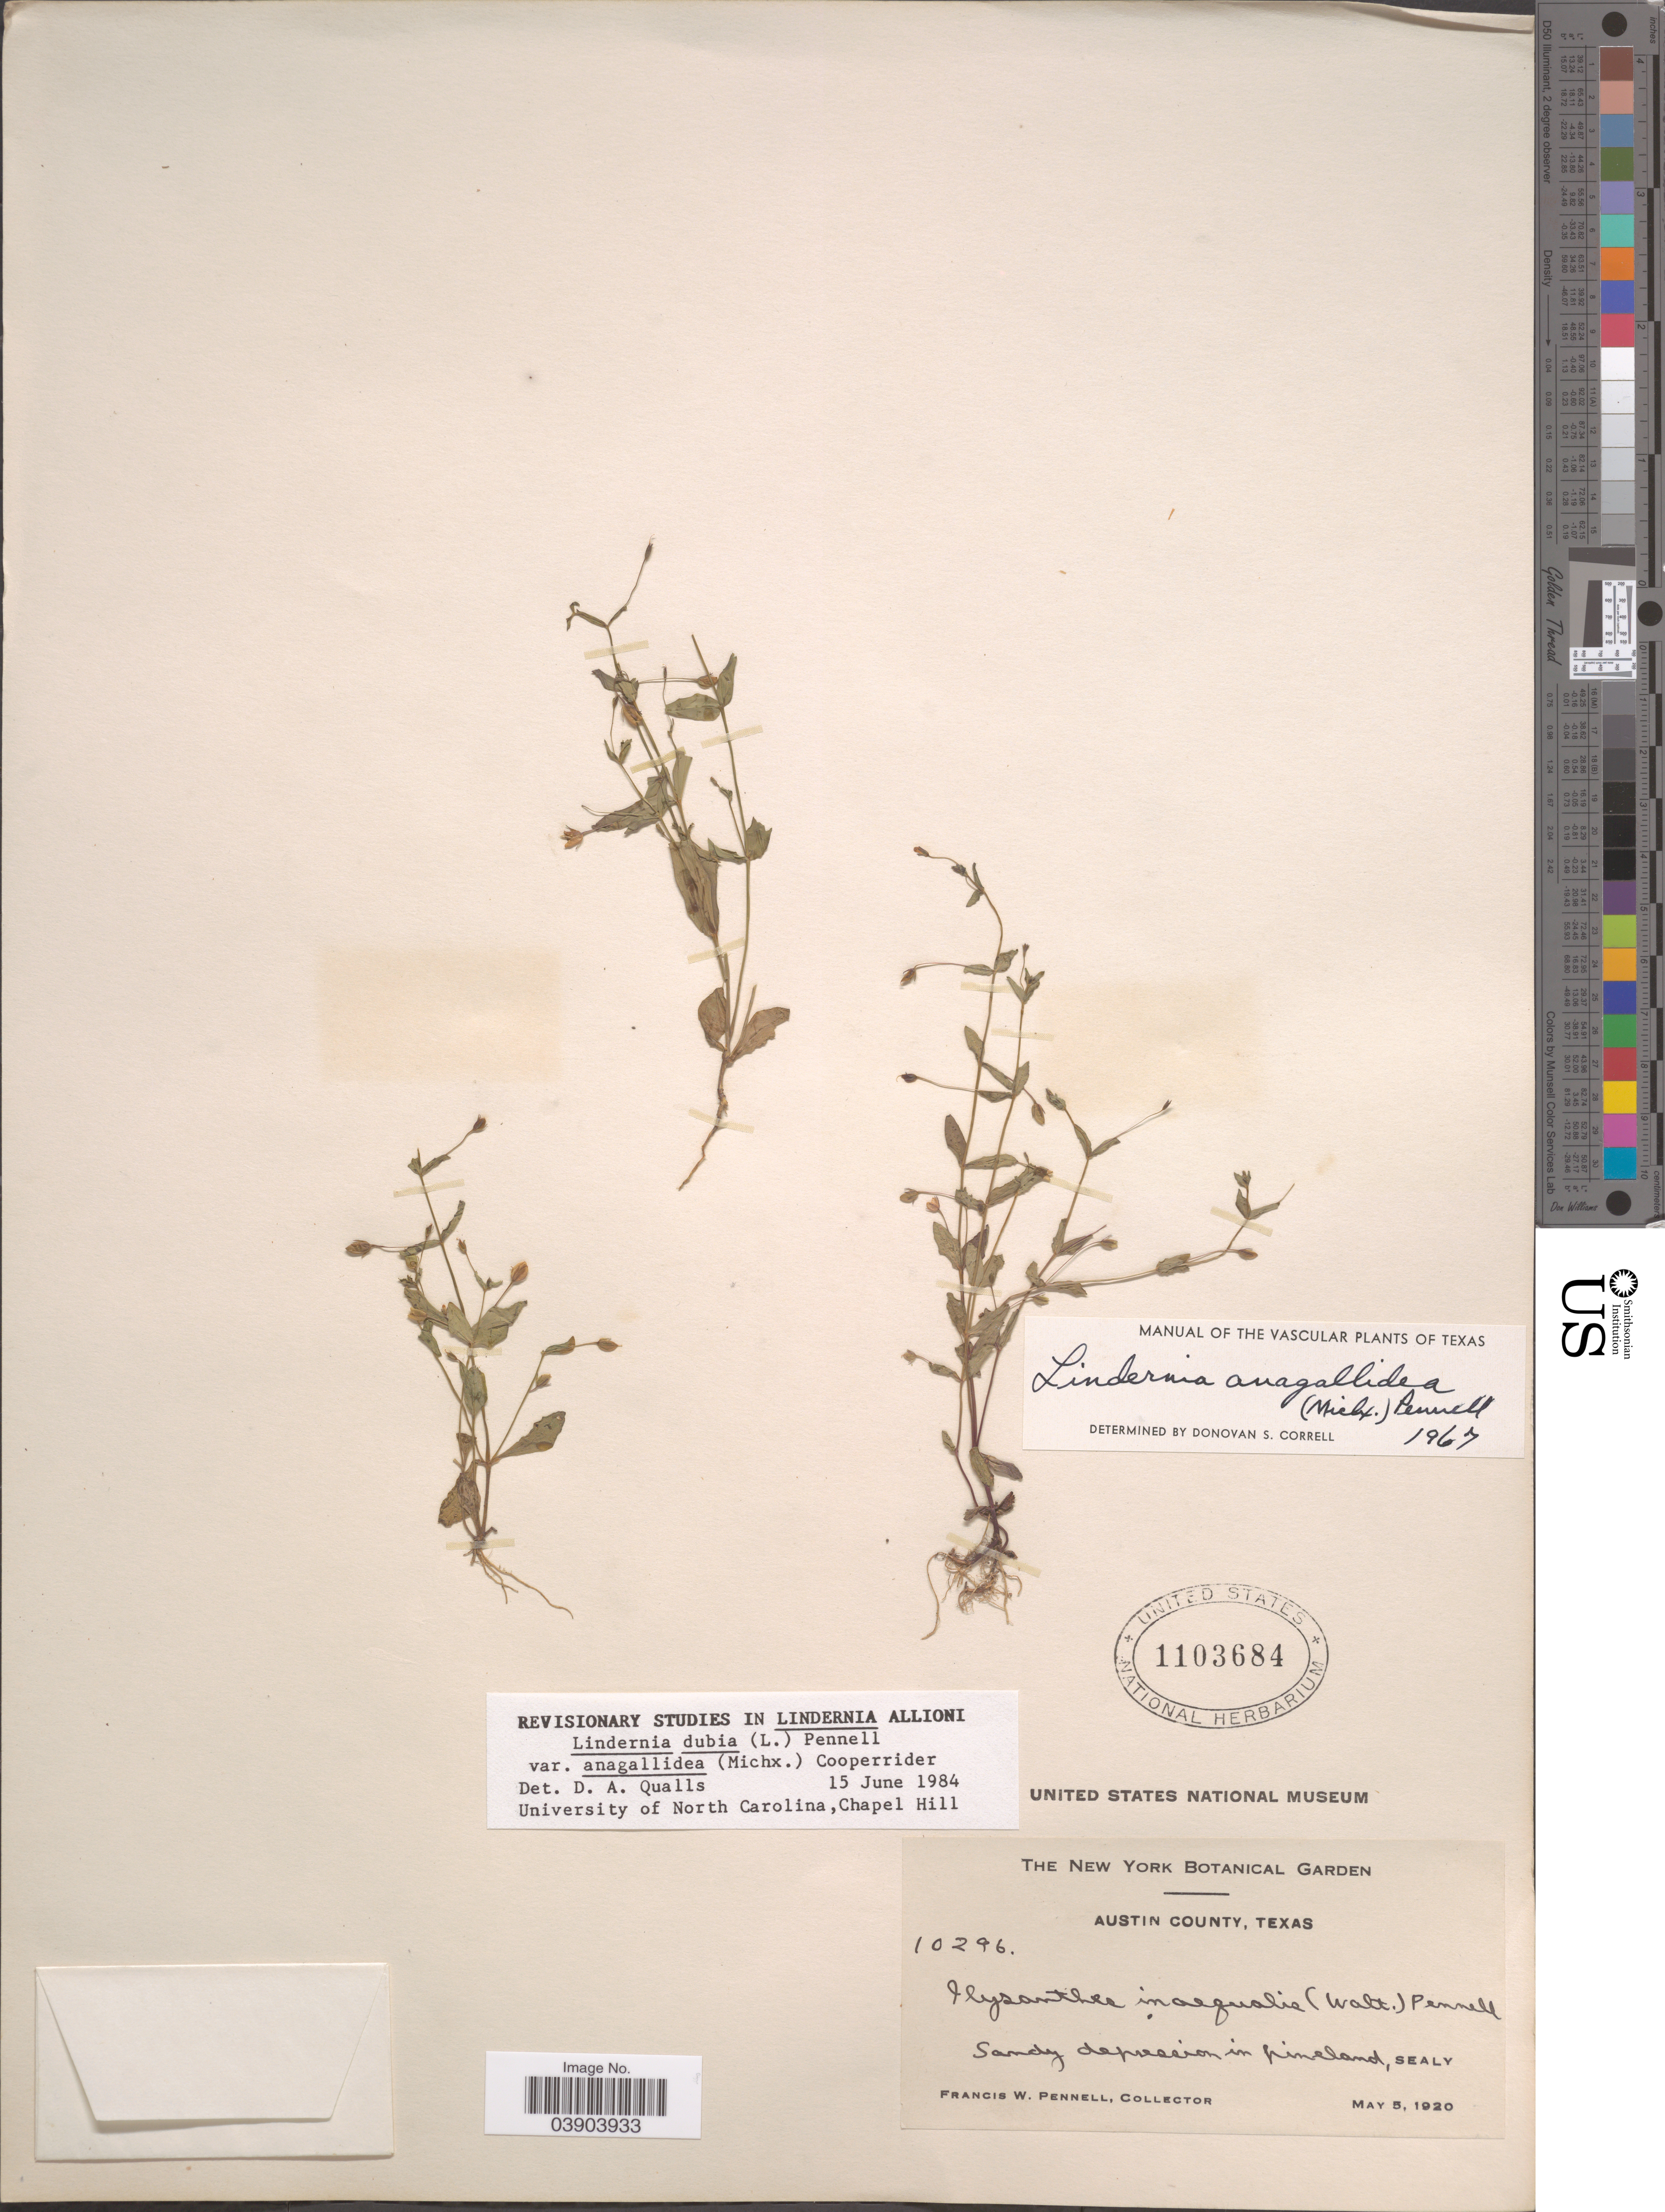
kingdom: Plantae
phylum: Tracheophyta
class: Magnoliopsida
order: Lamiales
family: Linderniaceae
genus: Lindernia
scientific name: Lindernia dubia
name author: (L.) Pennell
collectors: F. W. Pennell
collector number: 10296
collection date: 1920-05-05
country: United States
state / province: Texas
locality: Austin County. In pineland, Sealy.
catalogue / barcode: US 1103684